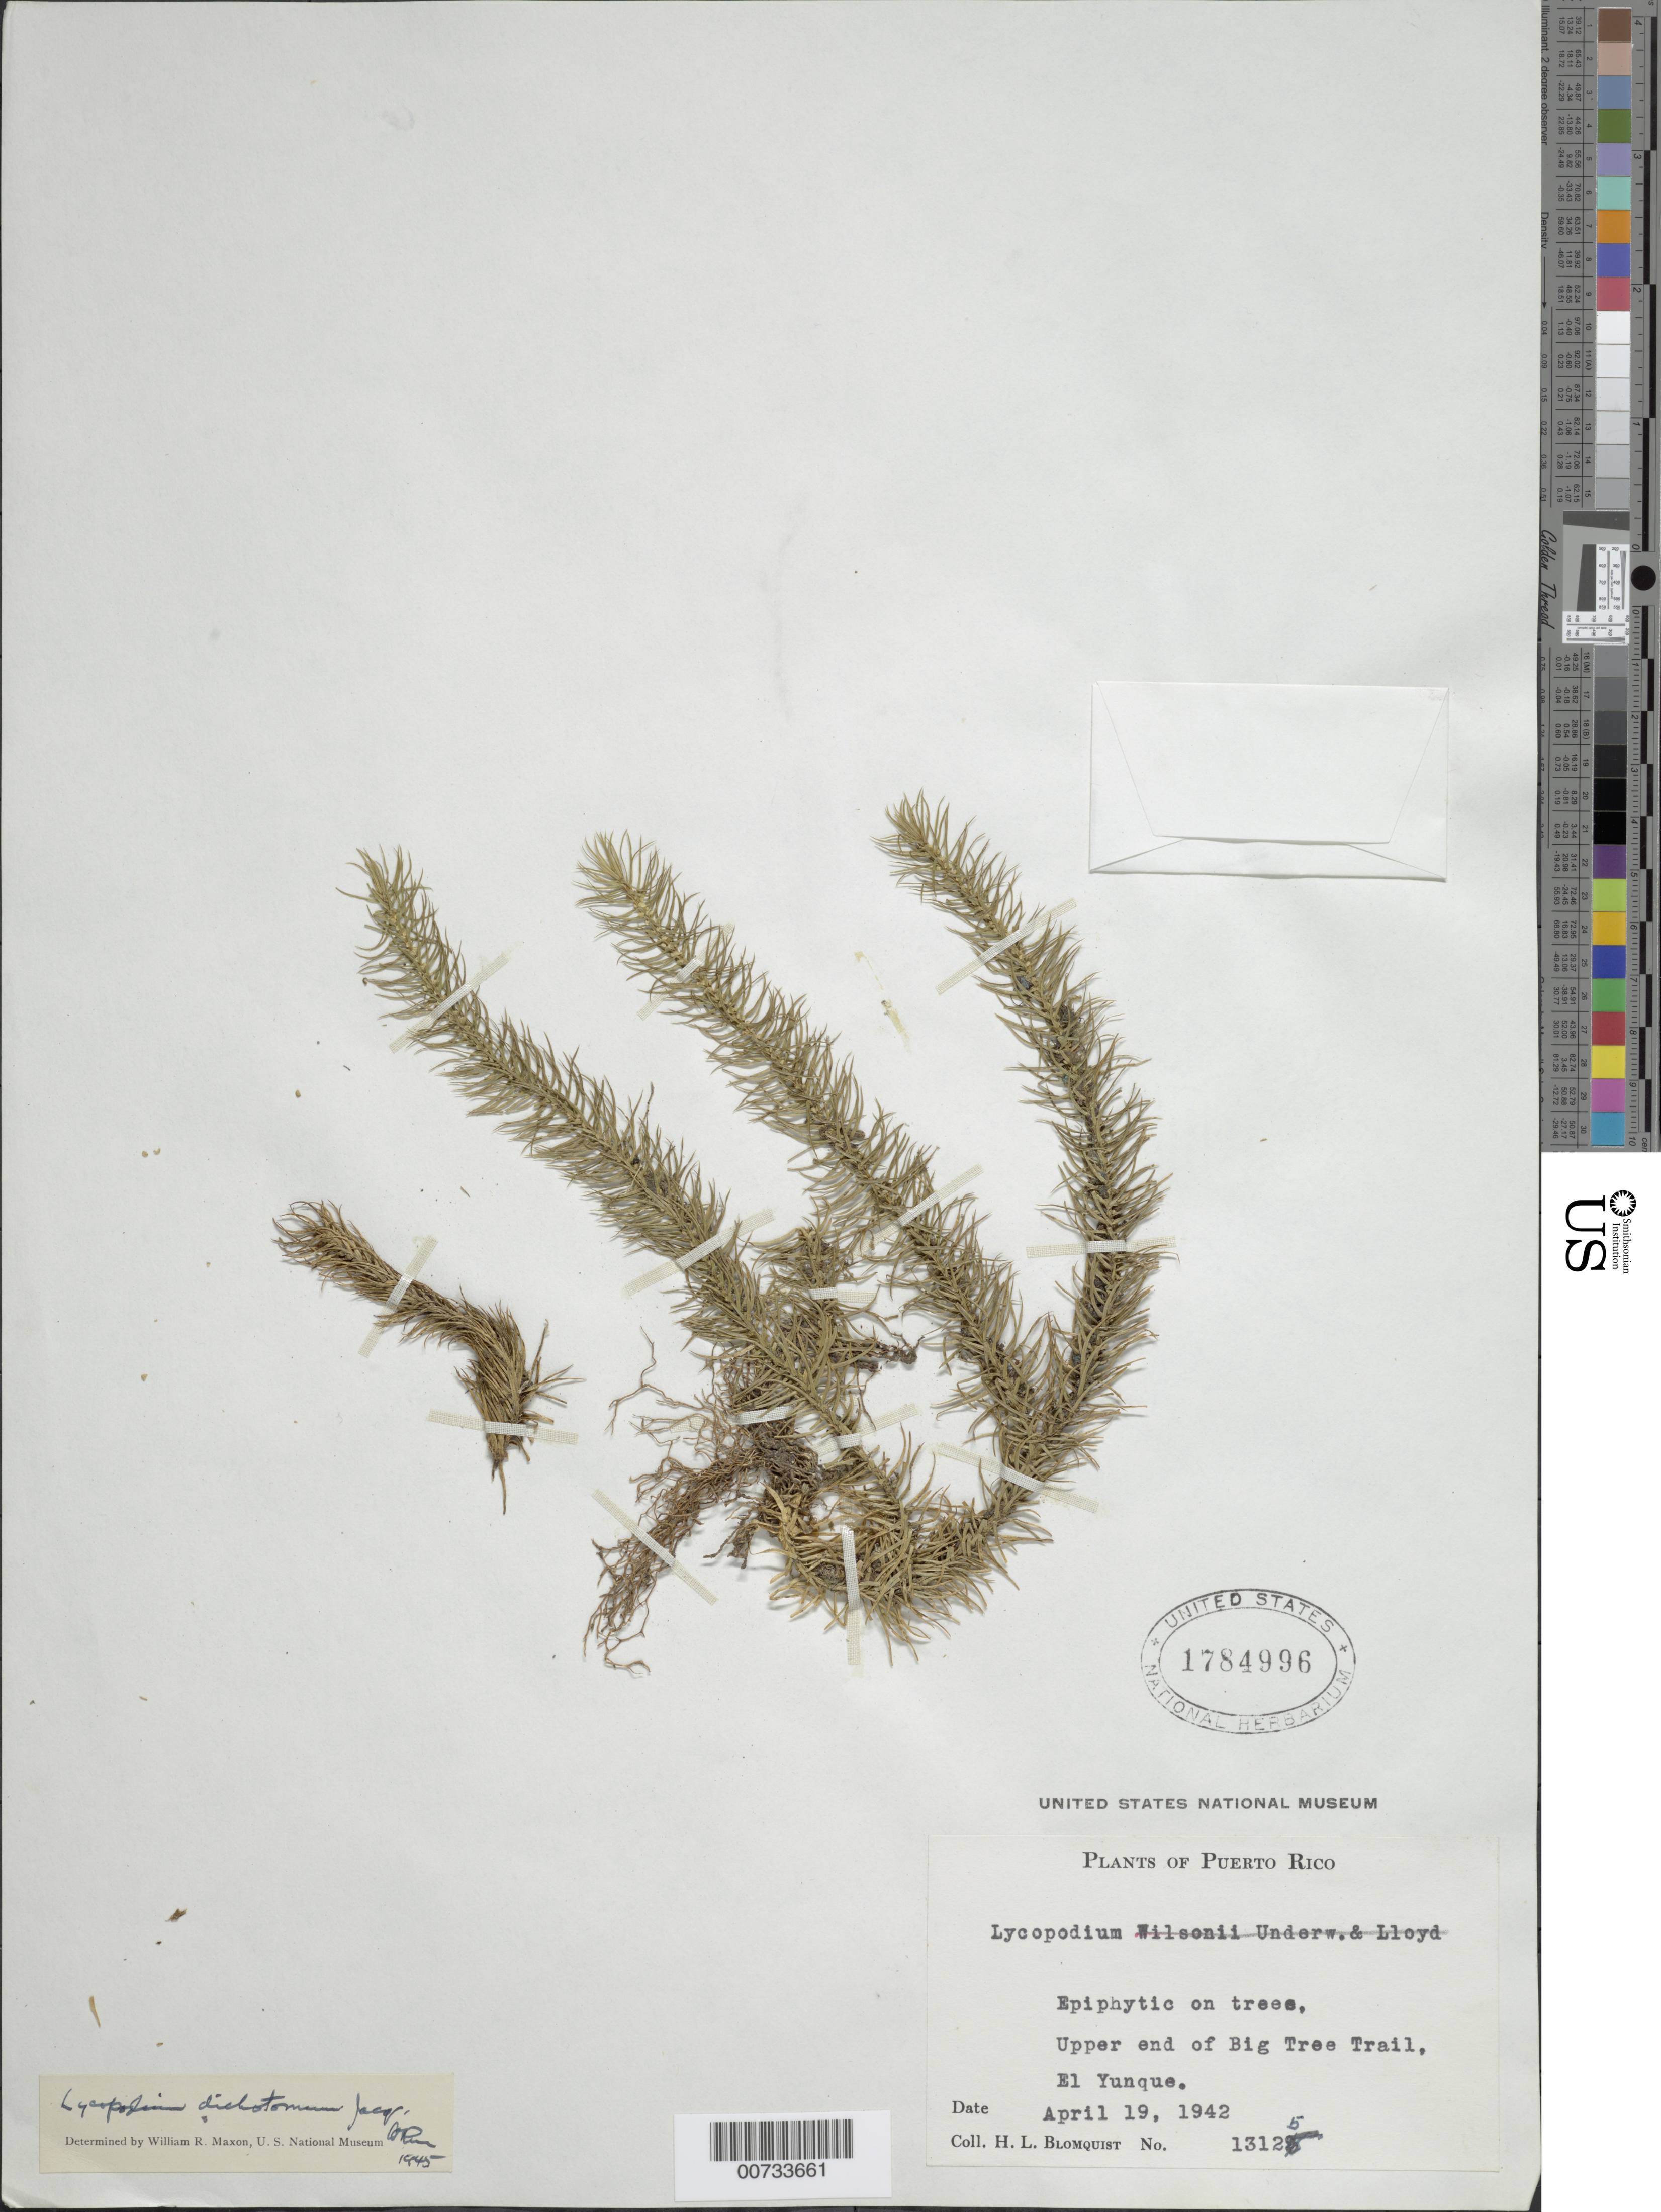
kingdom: Plantae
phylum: Tracheophyta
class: Lycopodiopsida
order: Lycopodiales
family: Lycopodiaceae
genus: Phlegmariurus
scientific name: Phlegmariurus dichotomus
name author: (Jacq.) W.H. Wagner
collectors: H. Blomquist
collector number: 13125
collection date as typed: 19 Apr 1942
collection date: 1942-04-19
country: Puerto Rico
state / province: Río Grande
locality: El Yunque: upper end of Big Tree Trail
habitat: On trees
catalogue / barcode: US 1784996